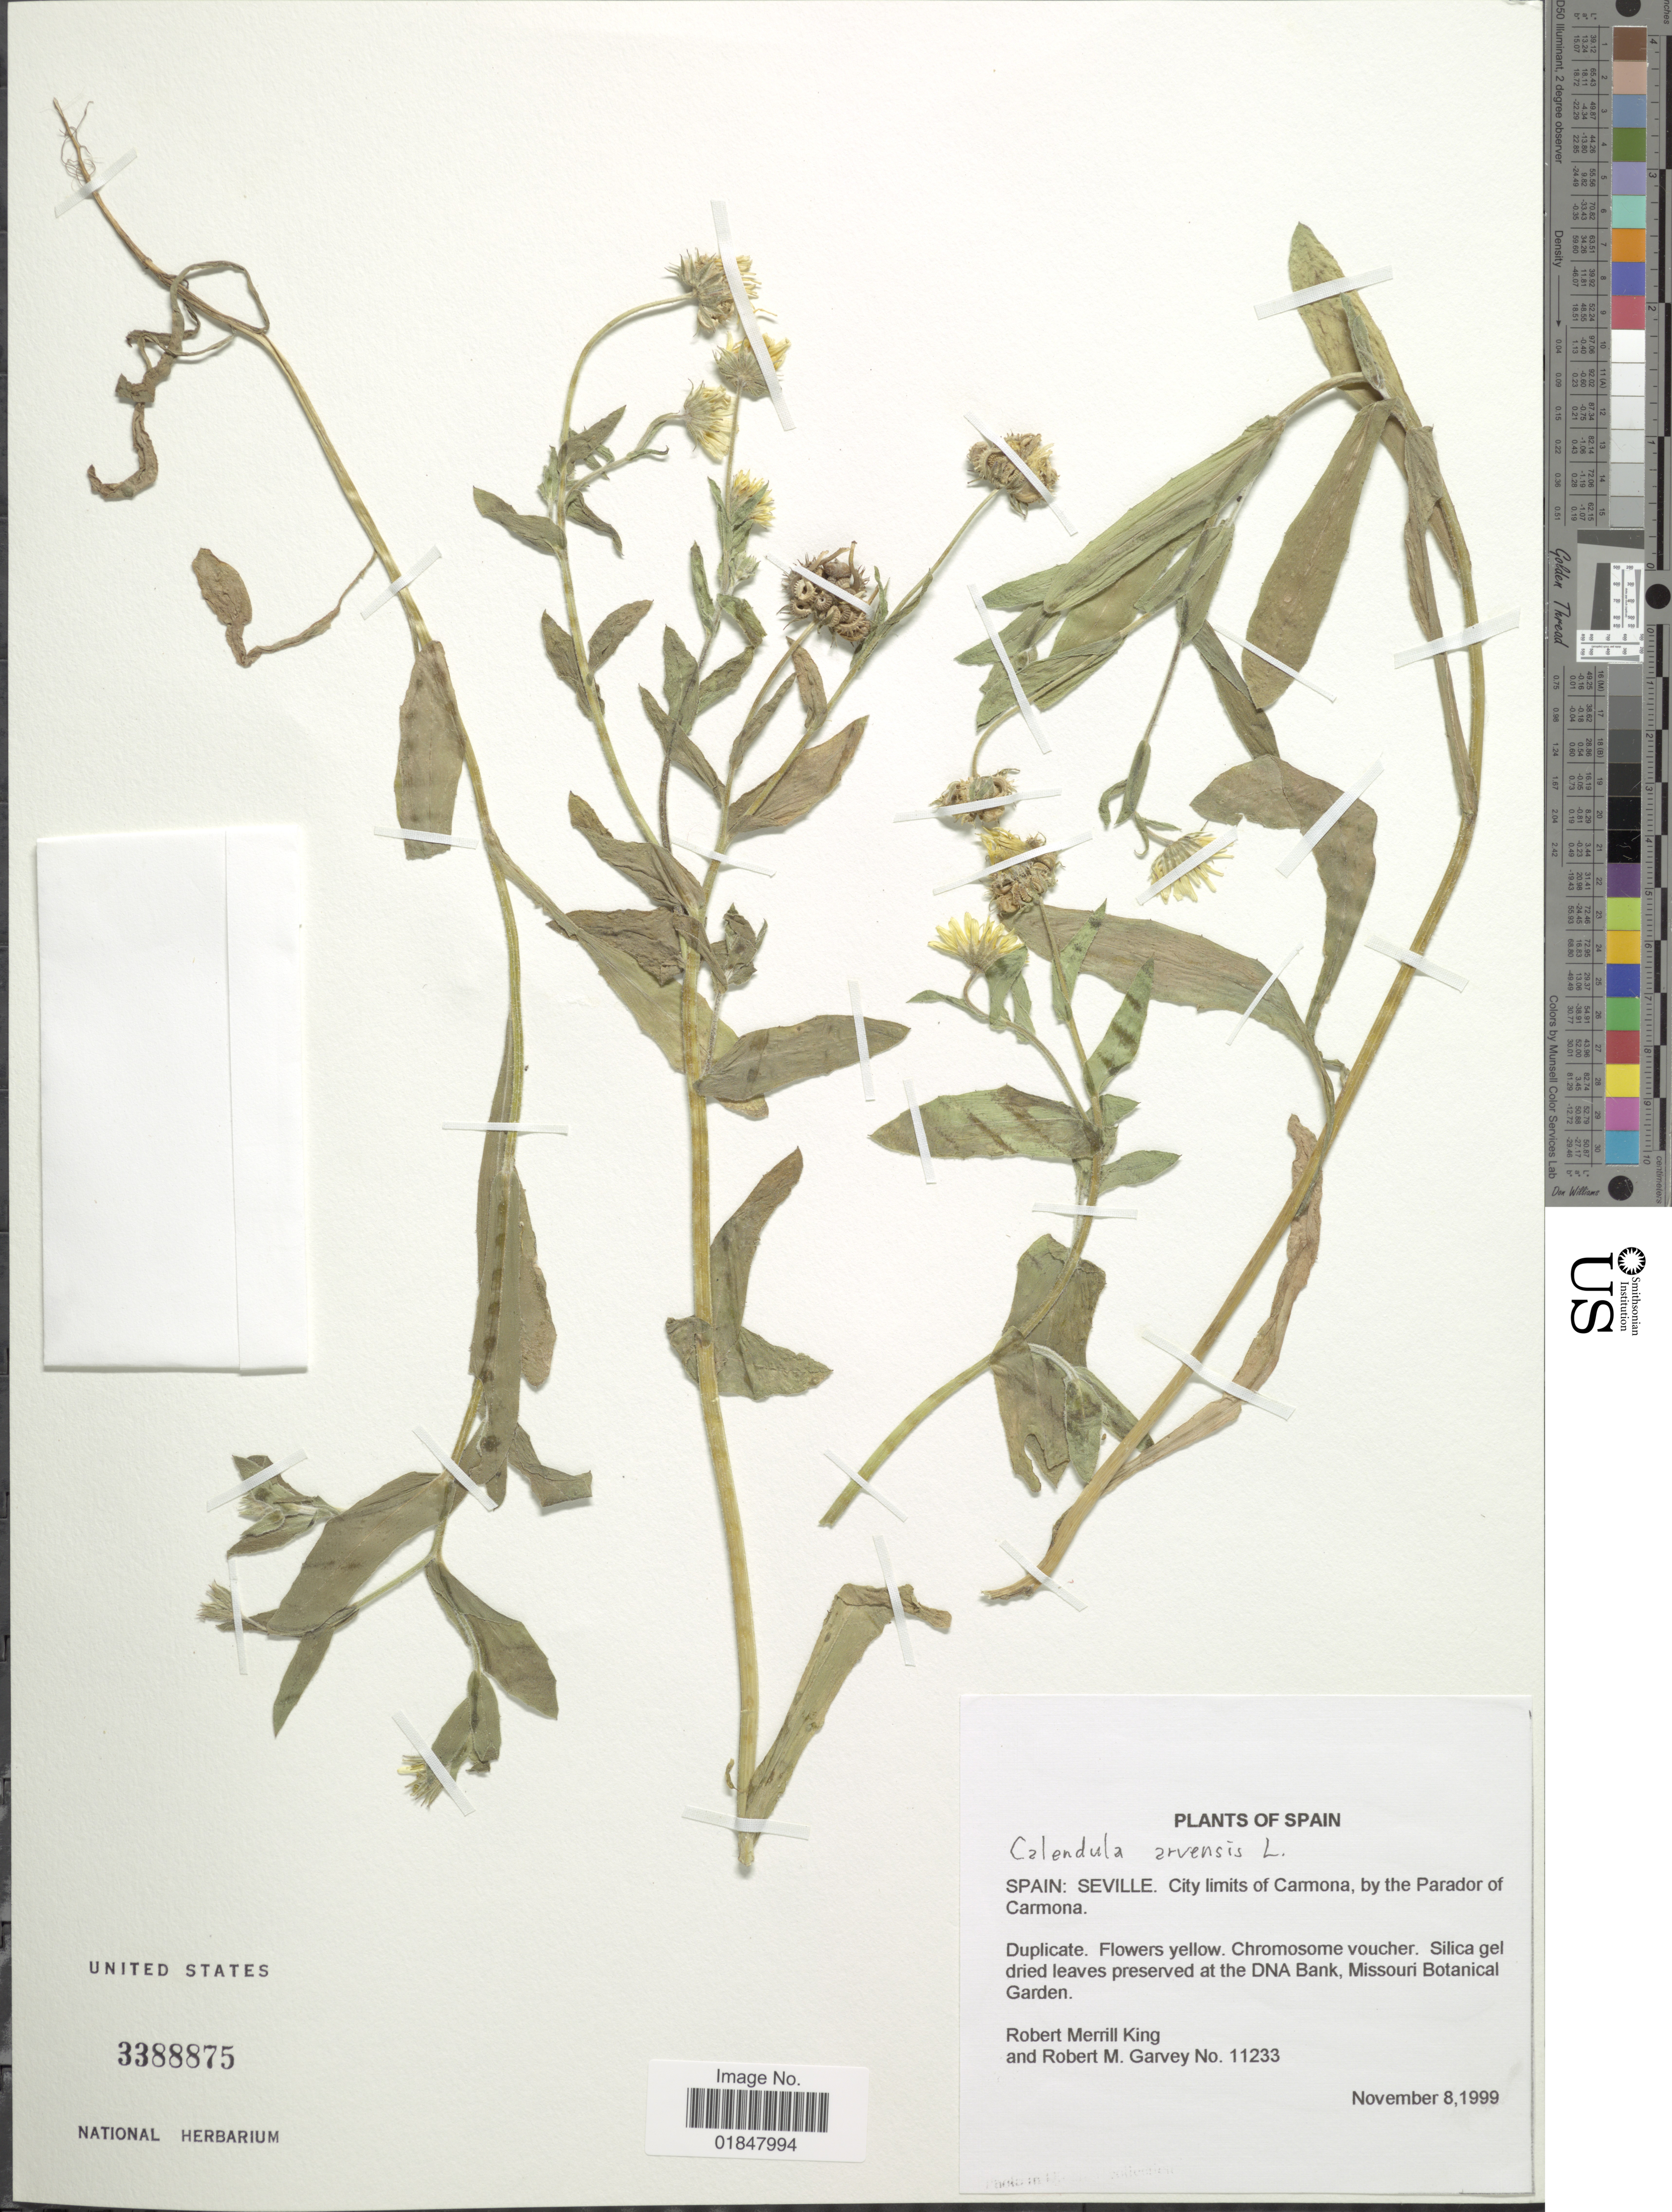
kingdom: Plantae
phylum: Tracheophyta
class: Magnoliopsida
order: Asterales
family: Asteraceae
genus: Calendula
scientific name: Calendula arvensis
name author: L.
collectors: R. M. King & R. Garvey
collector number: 11233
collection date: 1999-11-08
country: Spain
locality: Seville, City limits of Carmona, by the Parador of Carmona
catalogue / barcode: US 3388875